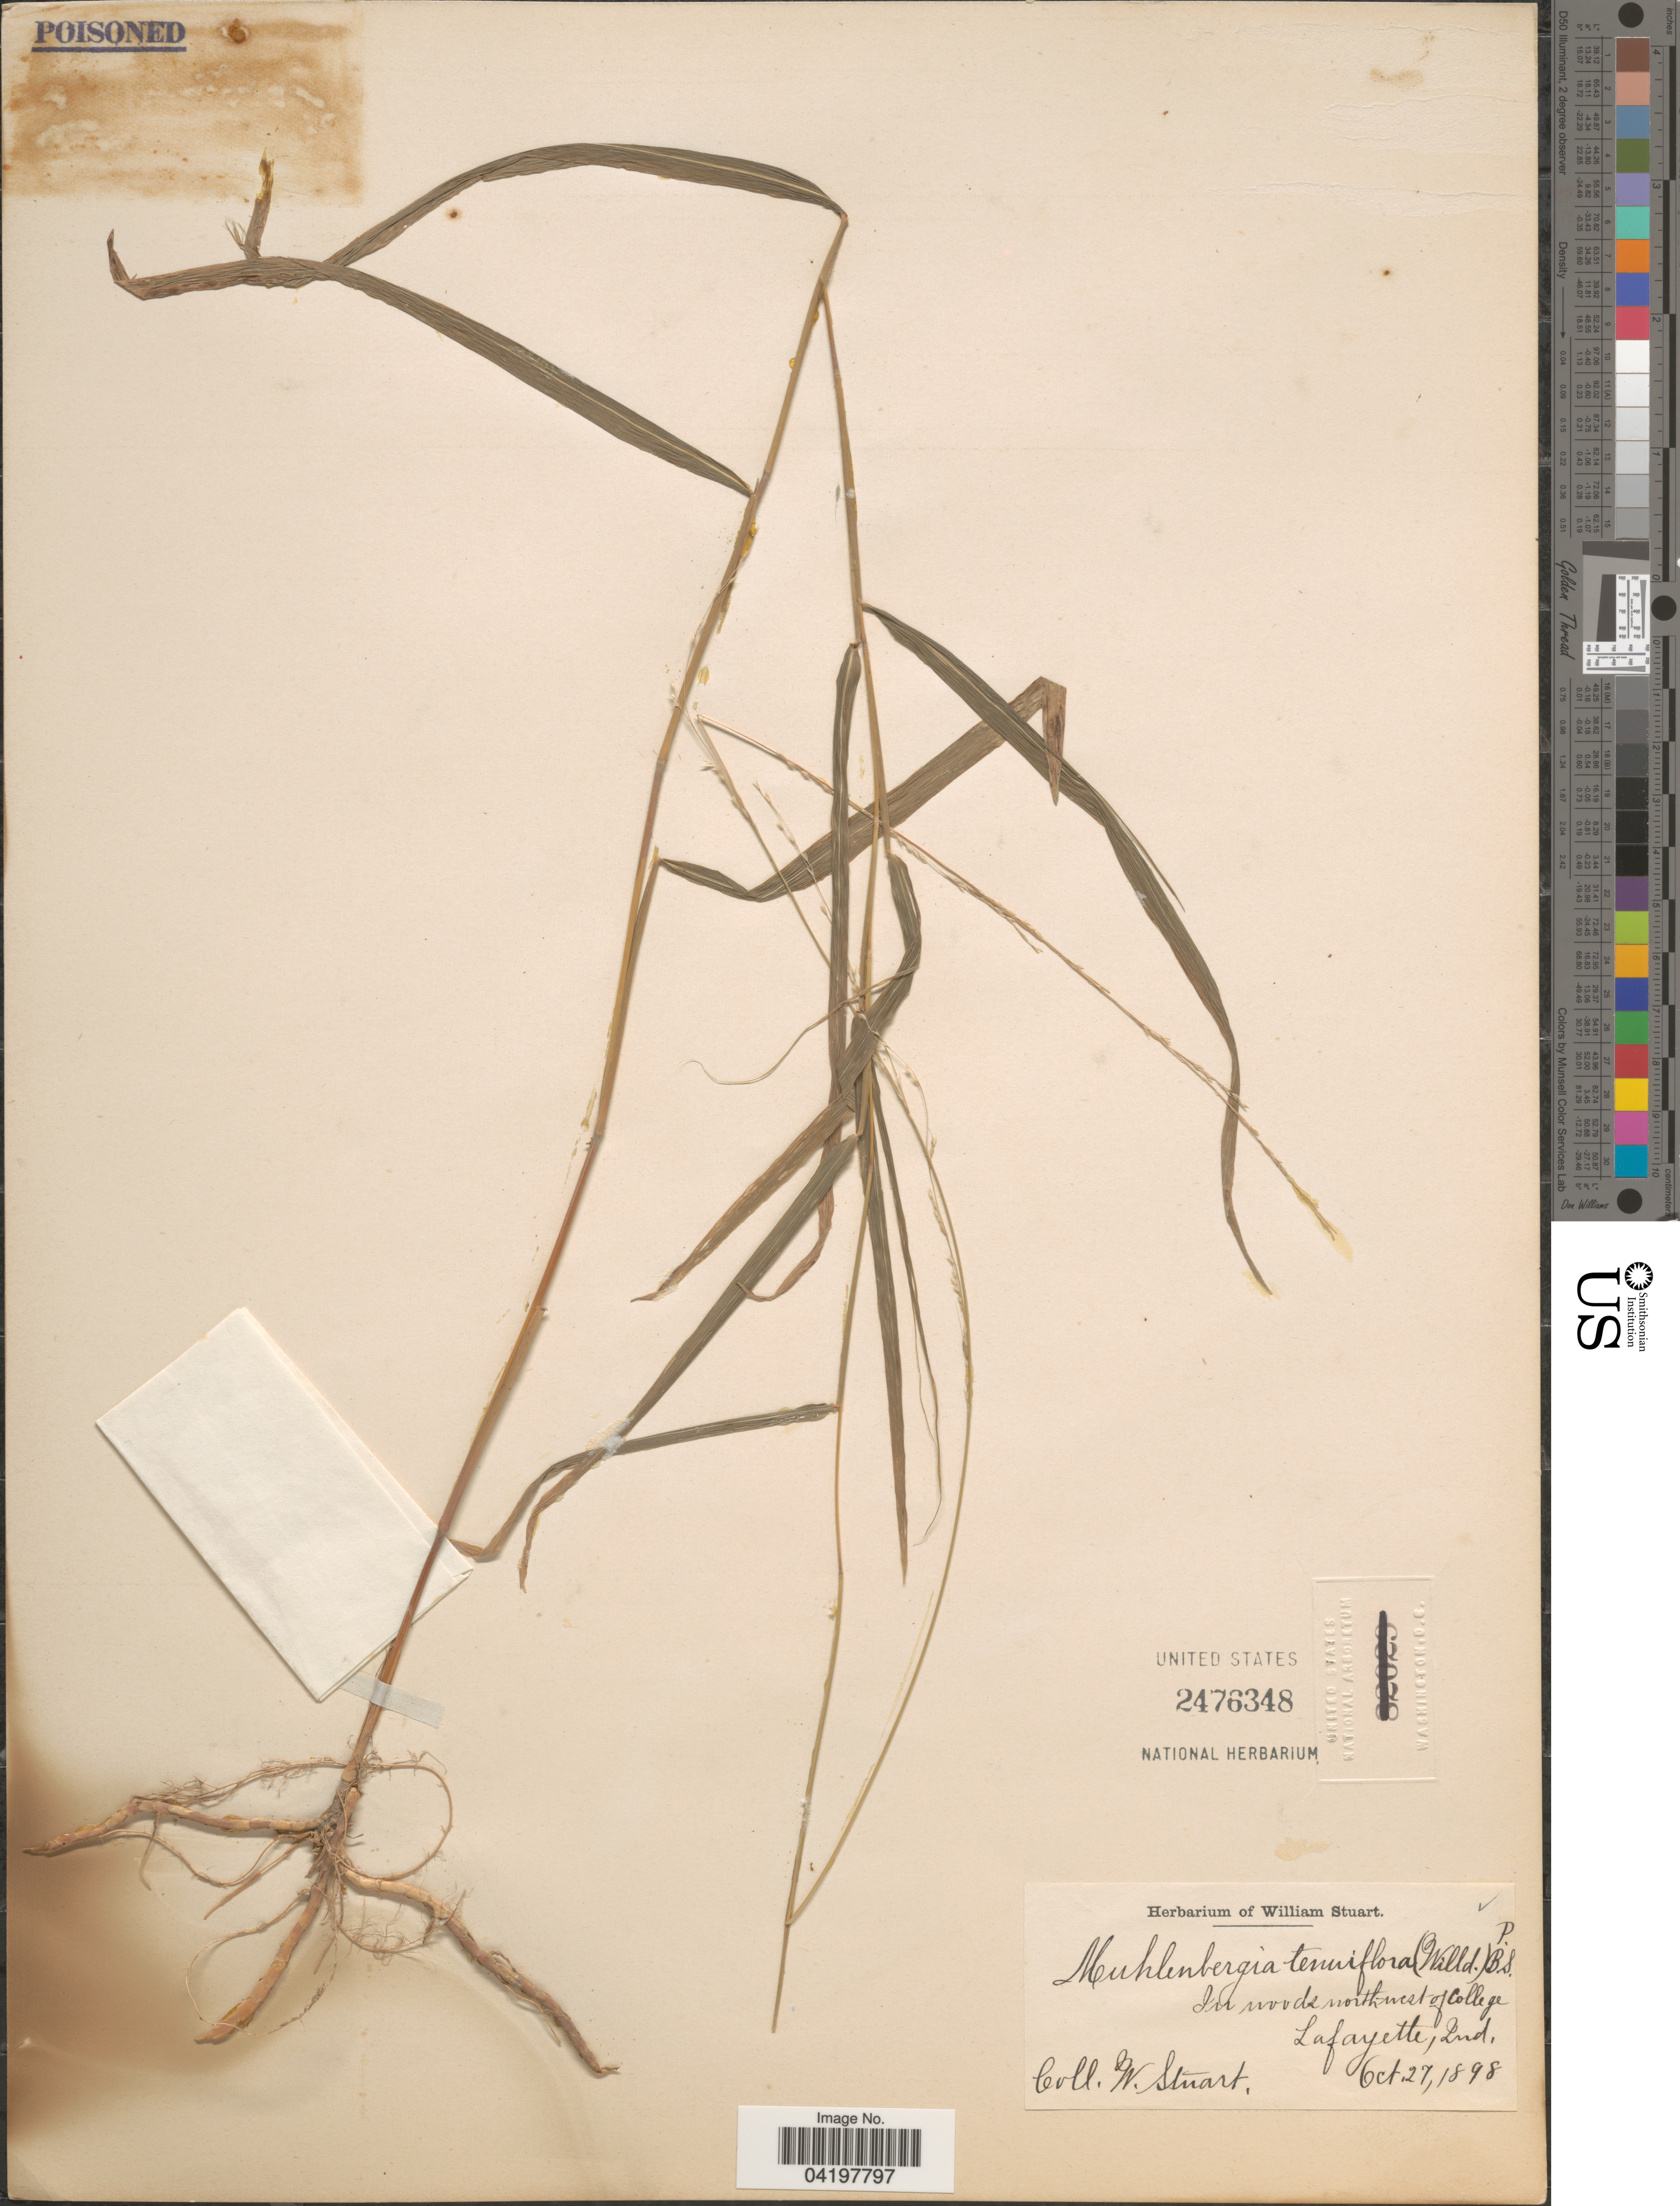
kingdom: Plantae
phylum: Tracheophyta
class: Liliopsida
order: Poales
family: Poaceae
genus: Muhlenbergia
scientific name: Muhlenbergia tenuiflora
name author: (Willd.) Britton, Stearns & Poggenb.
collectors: W. Stuart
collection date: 1898-10-27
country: United States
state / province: Indiana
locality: In woods northwest of College Lafayette.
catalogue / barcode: US 2476348